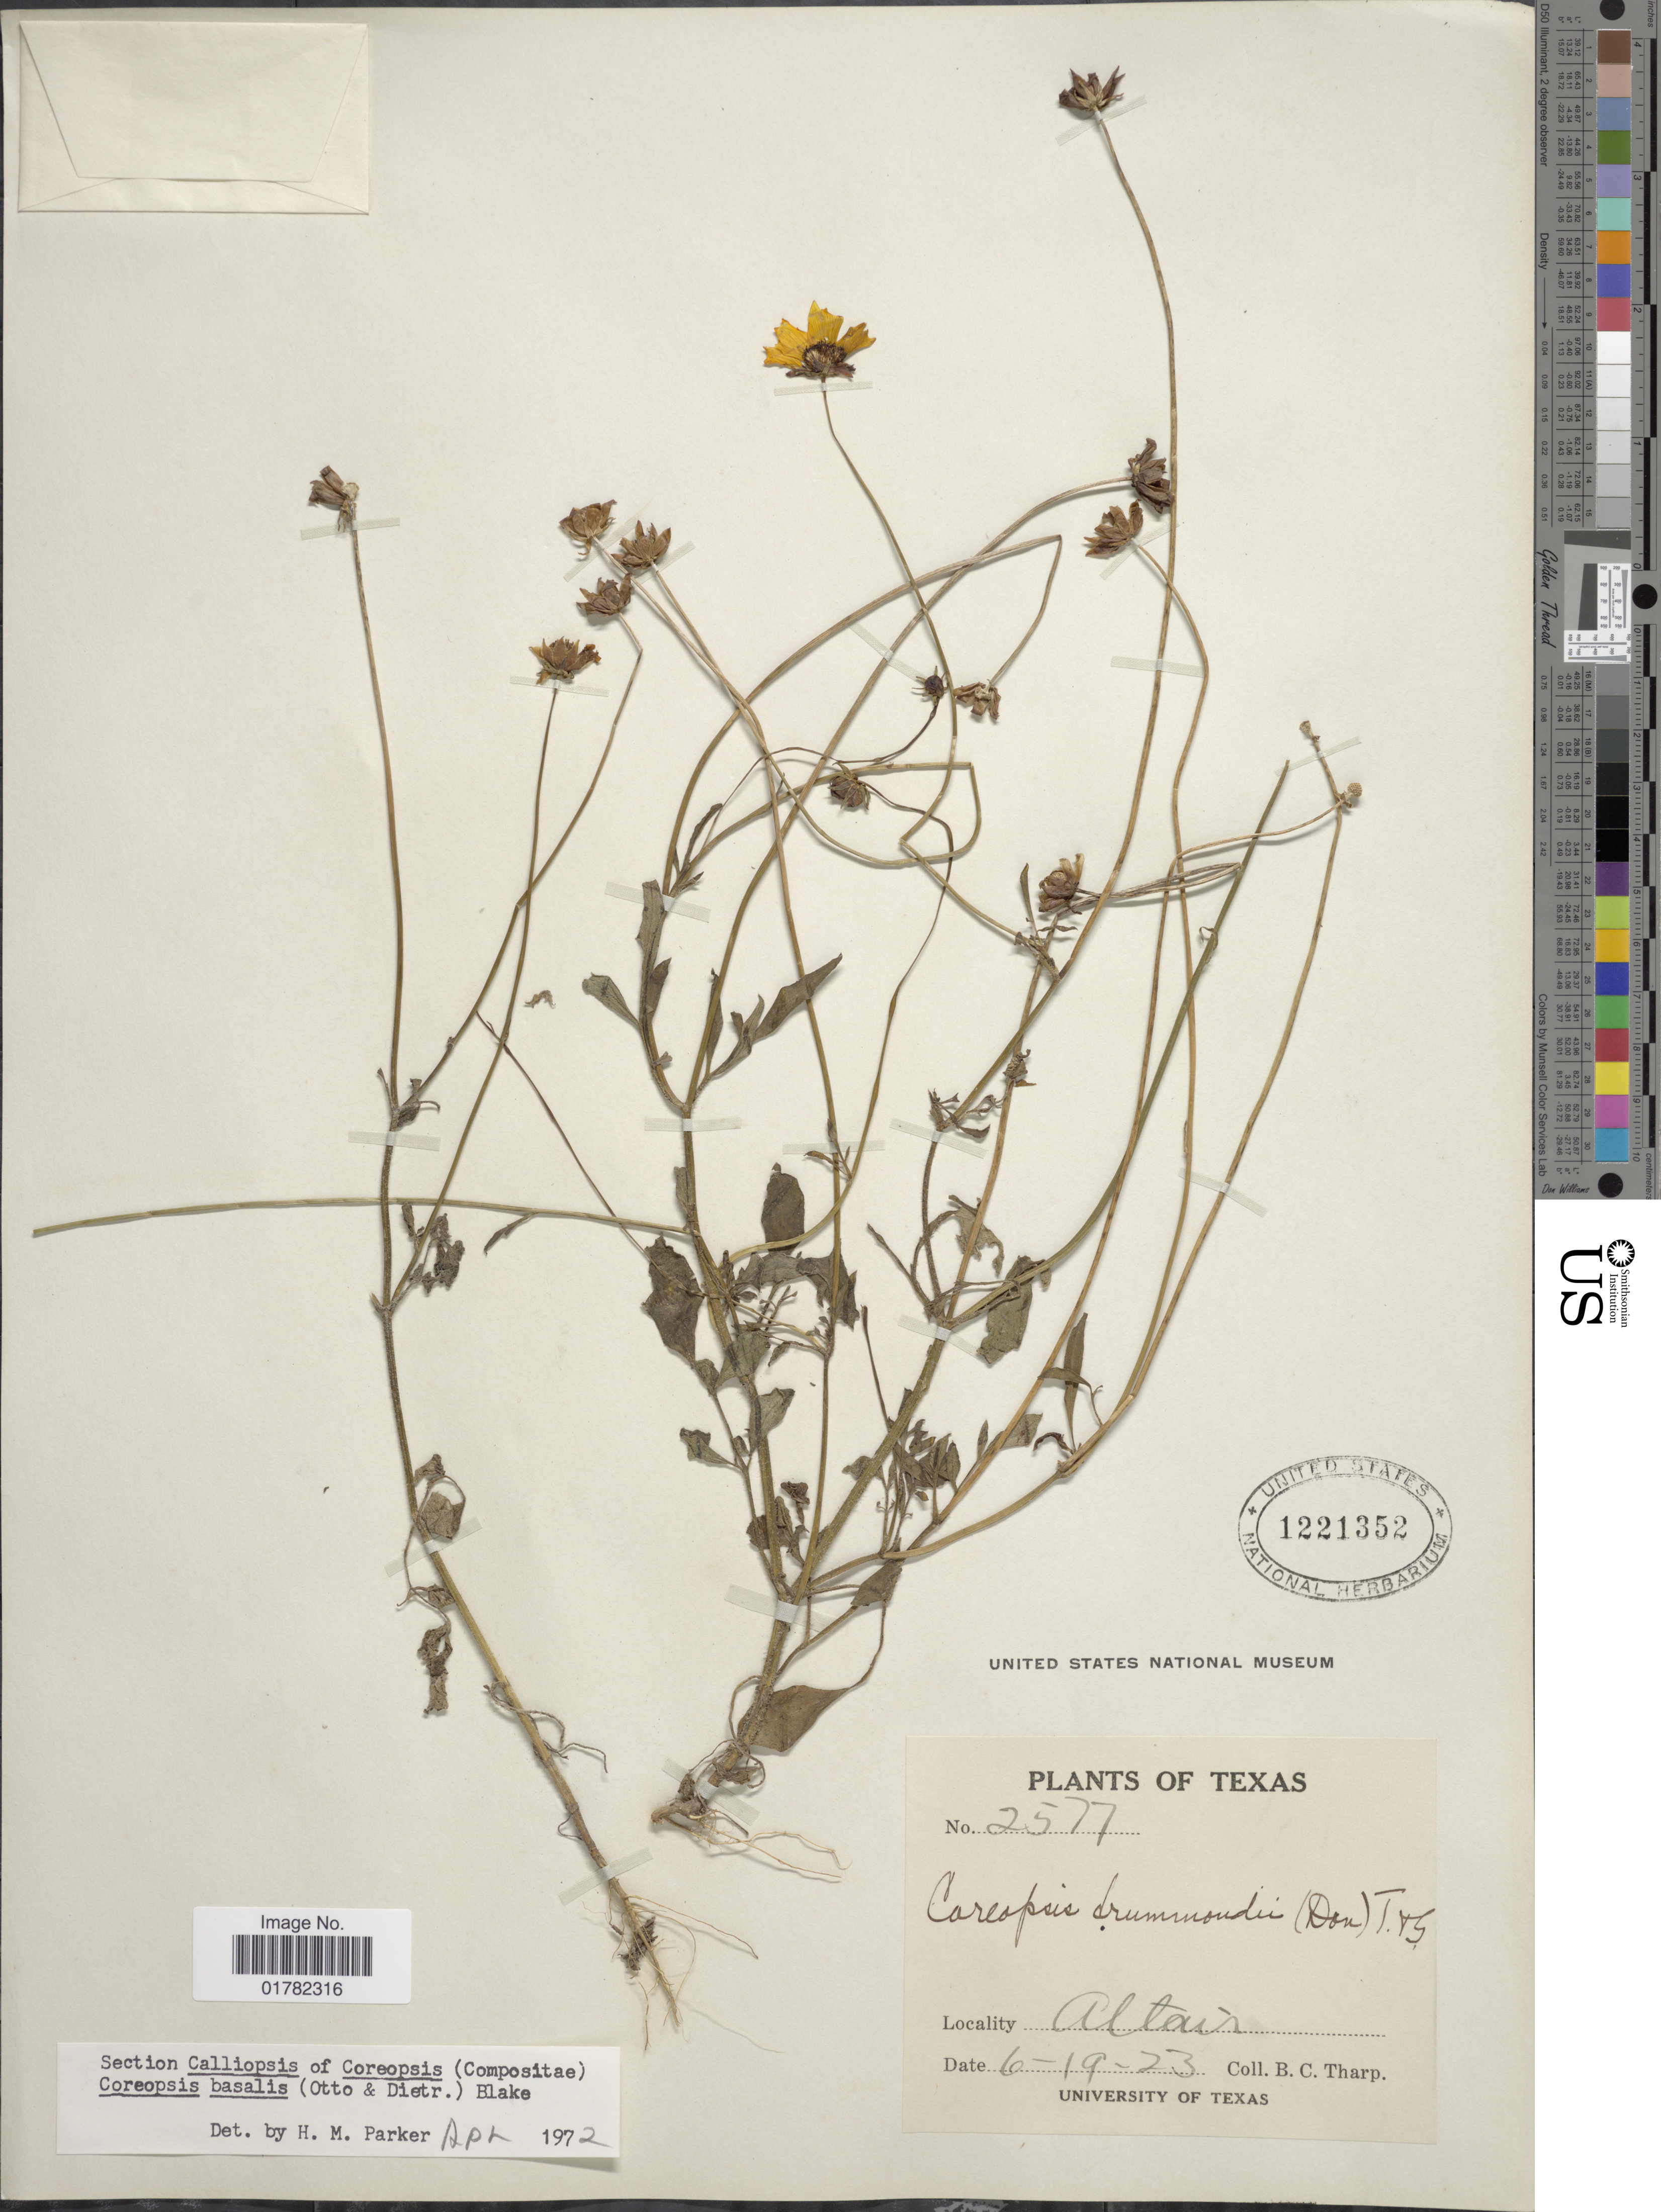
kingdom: Plantae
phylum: Tracheophyta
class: Magnoliopsida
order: Asterales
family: Asteraceae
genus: Coreopsis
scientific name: Coreopsis basalis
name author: S.F. Blake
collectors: B. C. Tharp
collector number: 2577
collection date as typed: Transcribed d/m/y: 19/6/23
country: United States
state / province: Texas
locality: Altair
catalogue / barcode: US 1221352